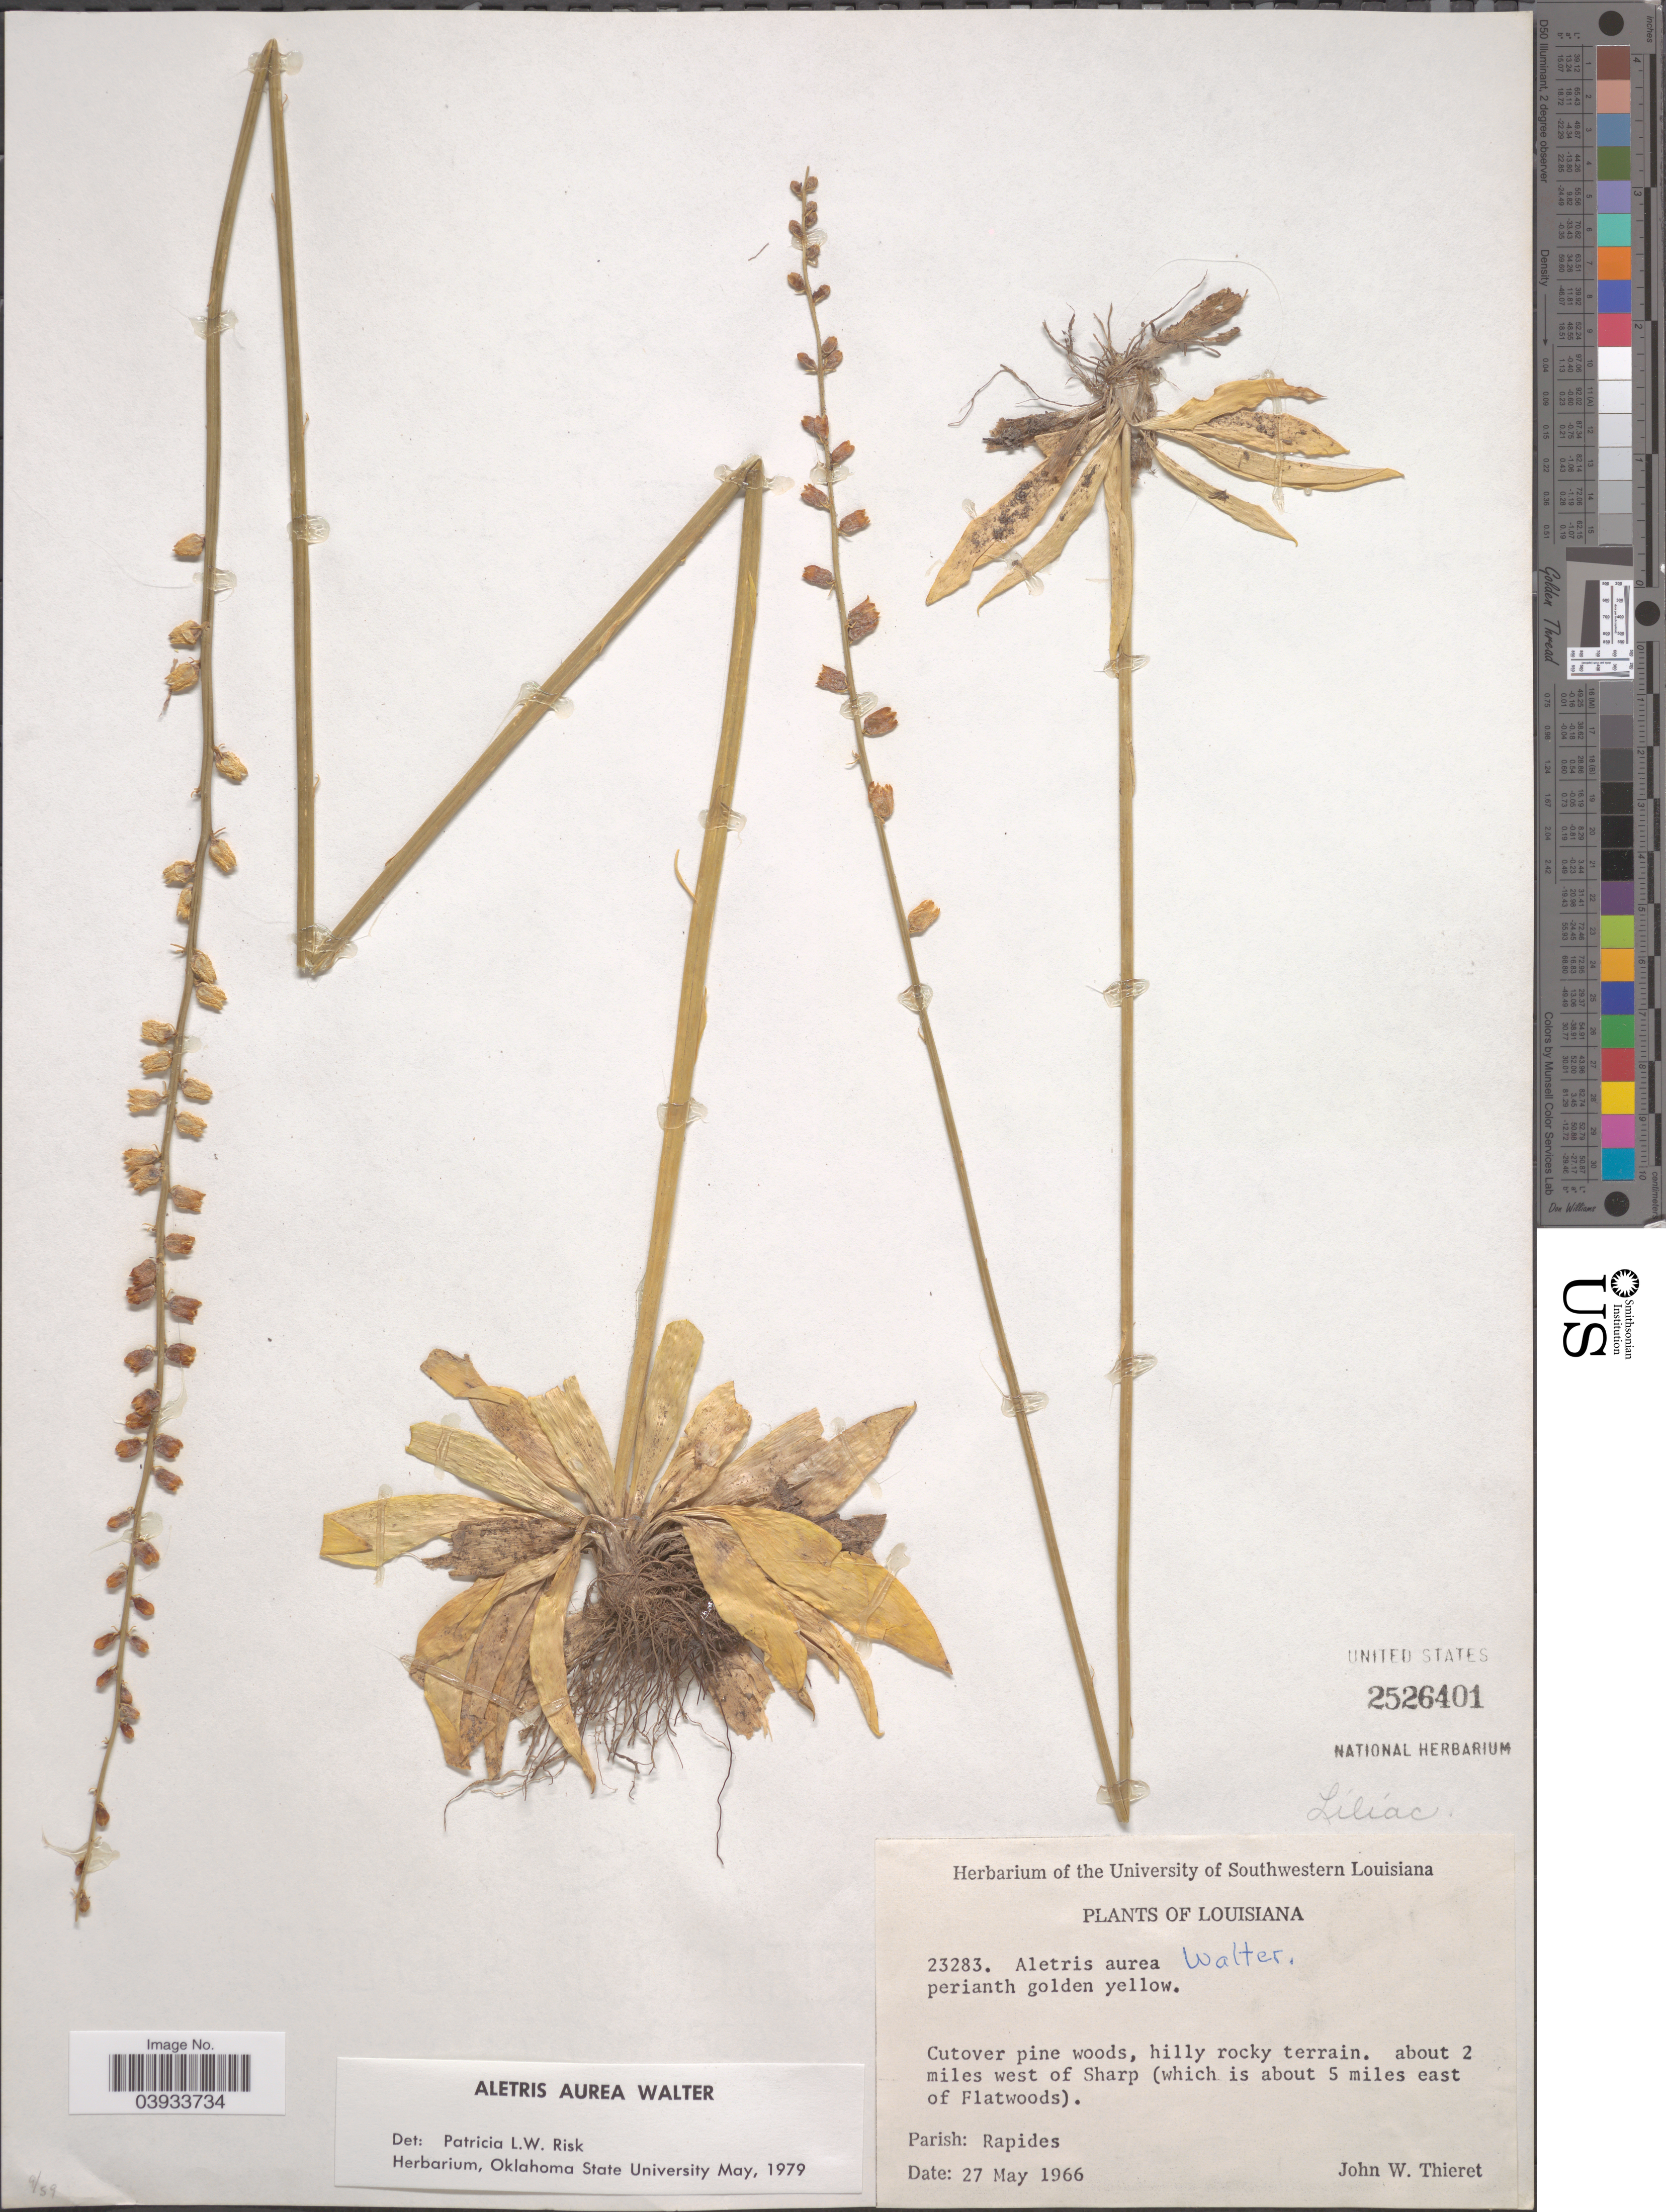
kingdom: Plantae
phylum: Tracheophyta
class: Liliopsida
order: Dioscoreales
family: Nartheciaceae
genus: Aletris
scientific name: Aletris aurea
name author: Walter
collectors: J. W. Thieret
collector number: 23283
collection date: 1966-05-27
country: United States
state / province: Louisiana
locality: Hilly rocky terrain. about 2 miles west of Sharp (which is about 5 miles east of Flatwoods). Parish: Rapides.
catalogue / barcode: US 2526401